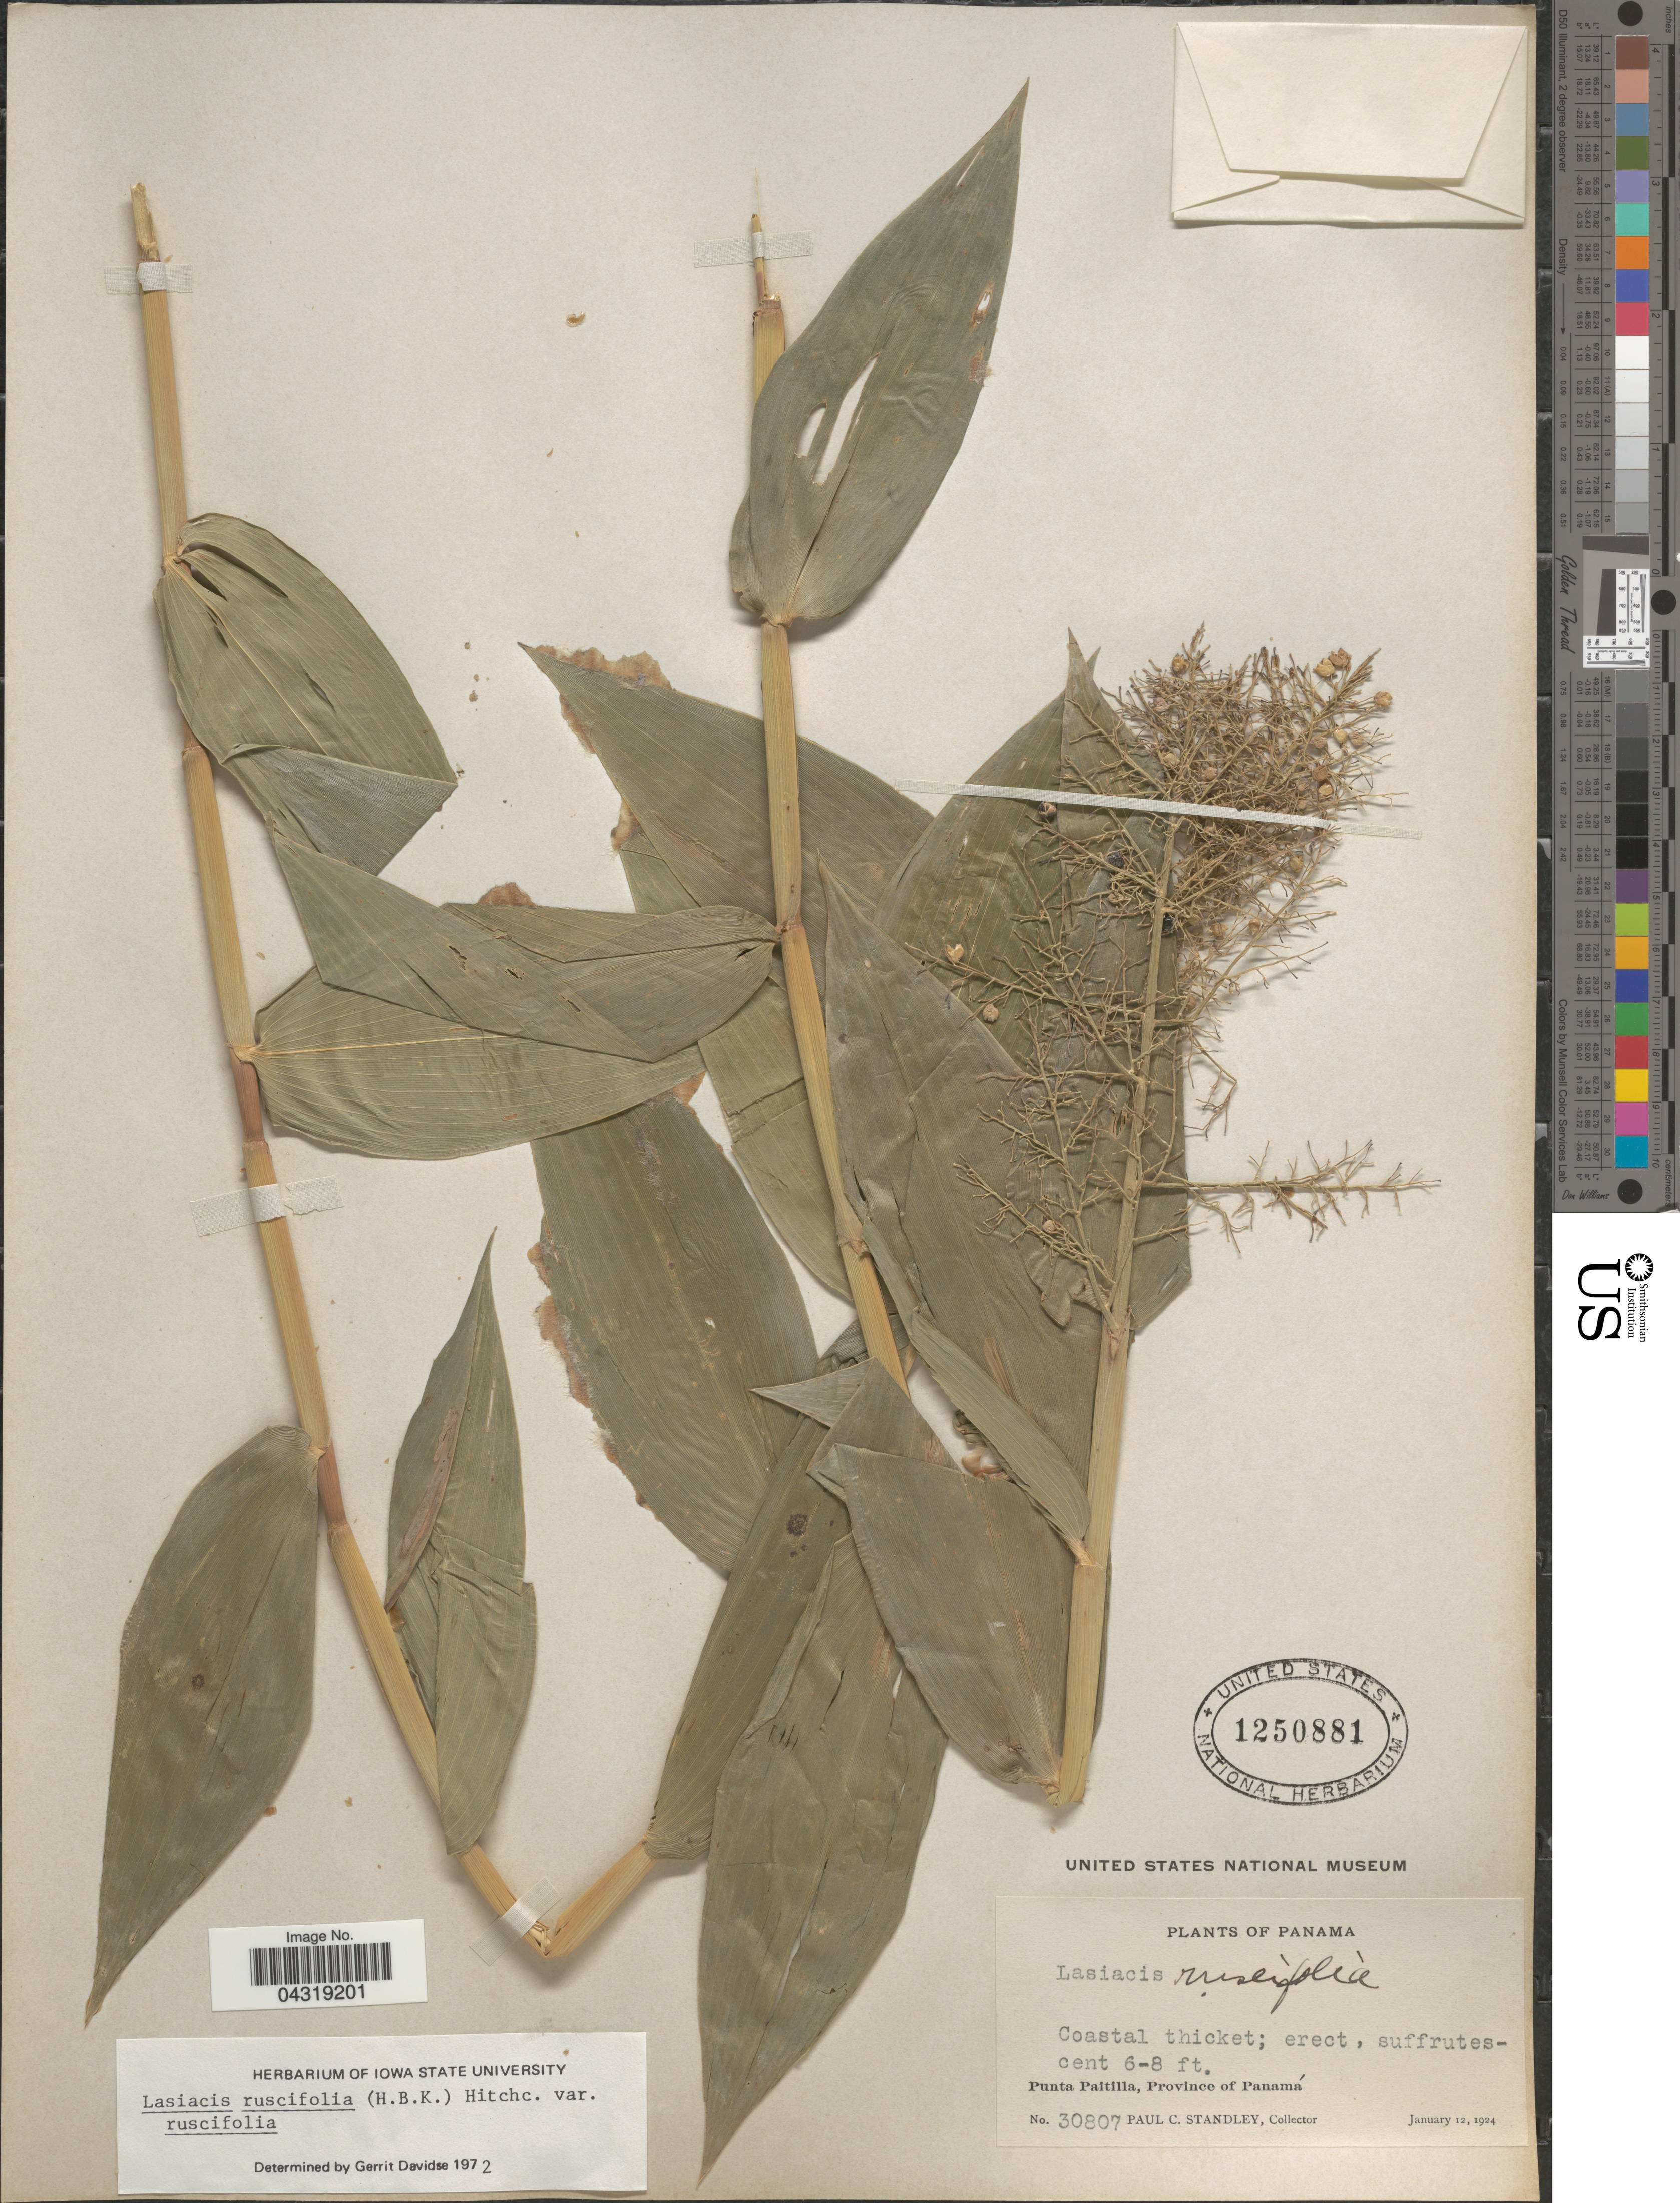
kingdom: Plantae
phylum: Tracheophyta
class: Liliopsida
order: Poales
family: Poaceae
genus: Lasiacis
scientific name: Lasiacis ruscifolia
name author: (Kunth) Hitchc.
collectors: P. C. Standley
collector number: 30807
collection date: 1924-01-12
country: Panama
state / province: Panamá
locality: Punta Paitilla.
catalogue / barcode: US 1250881